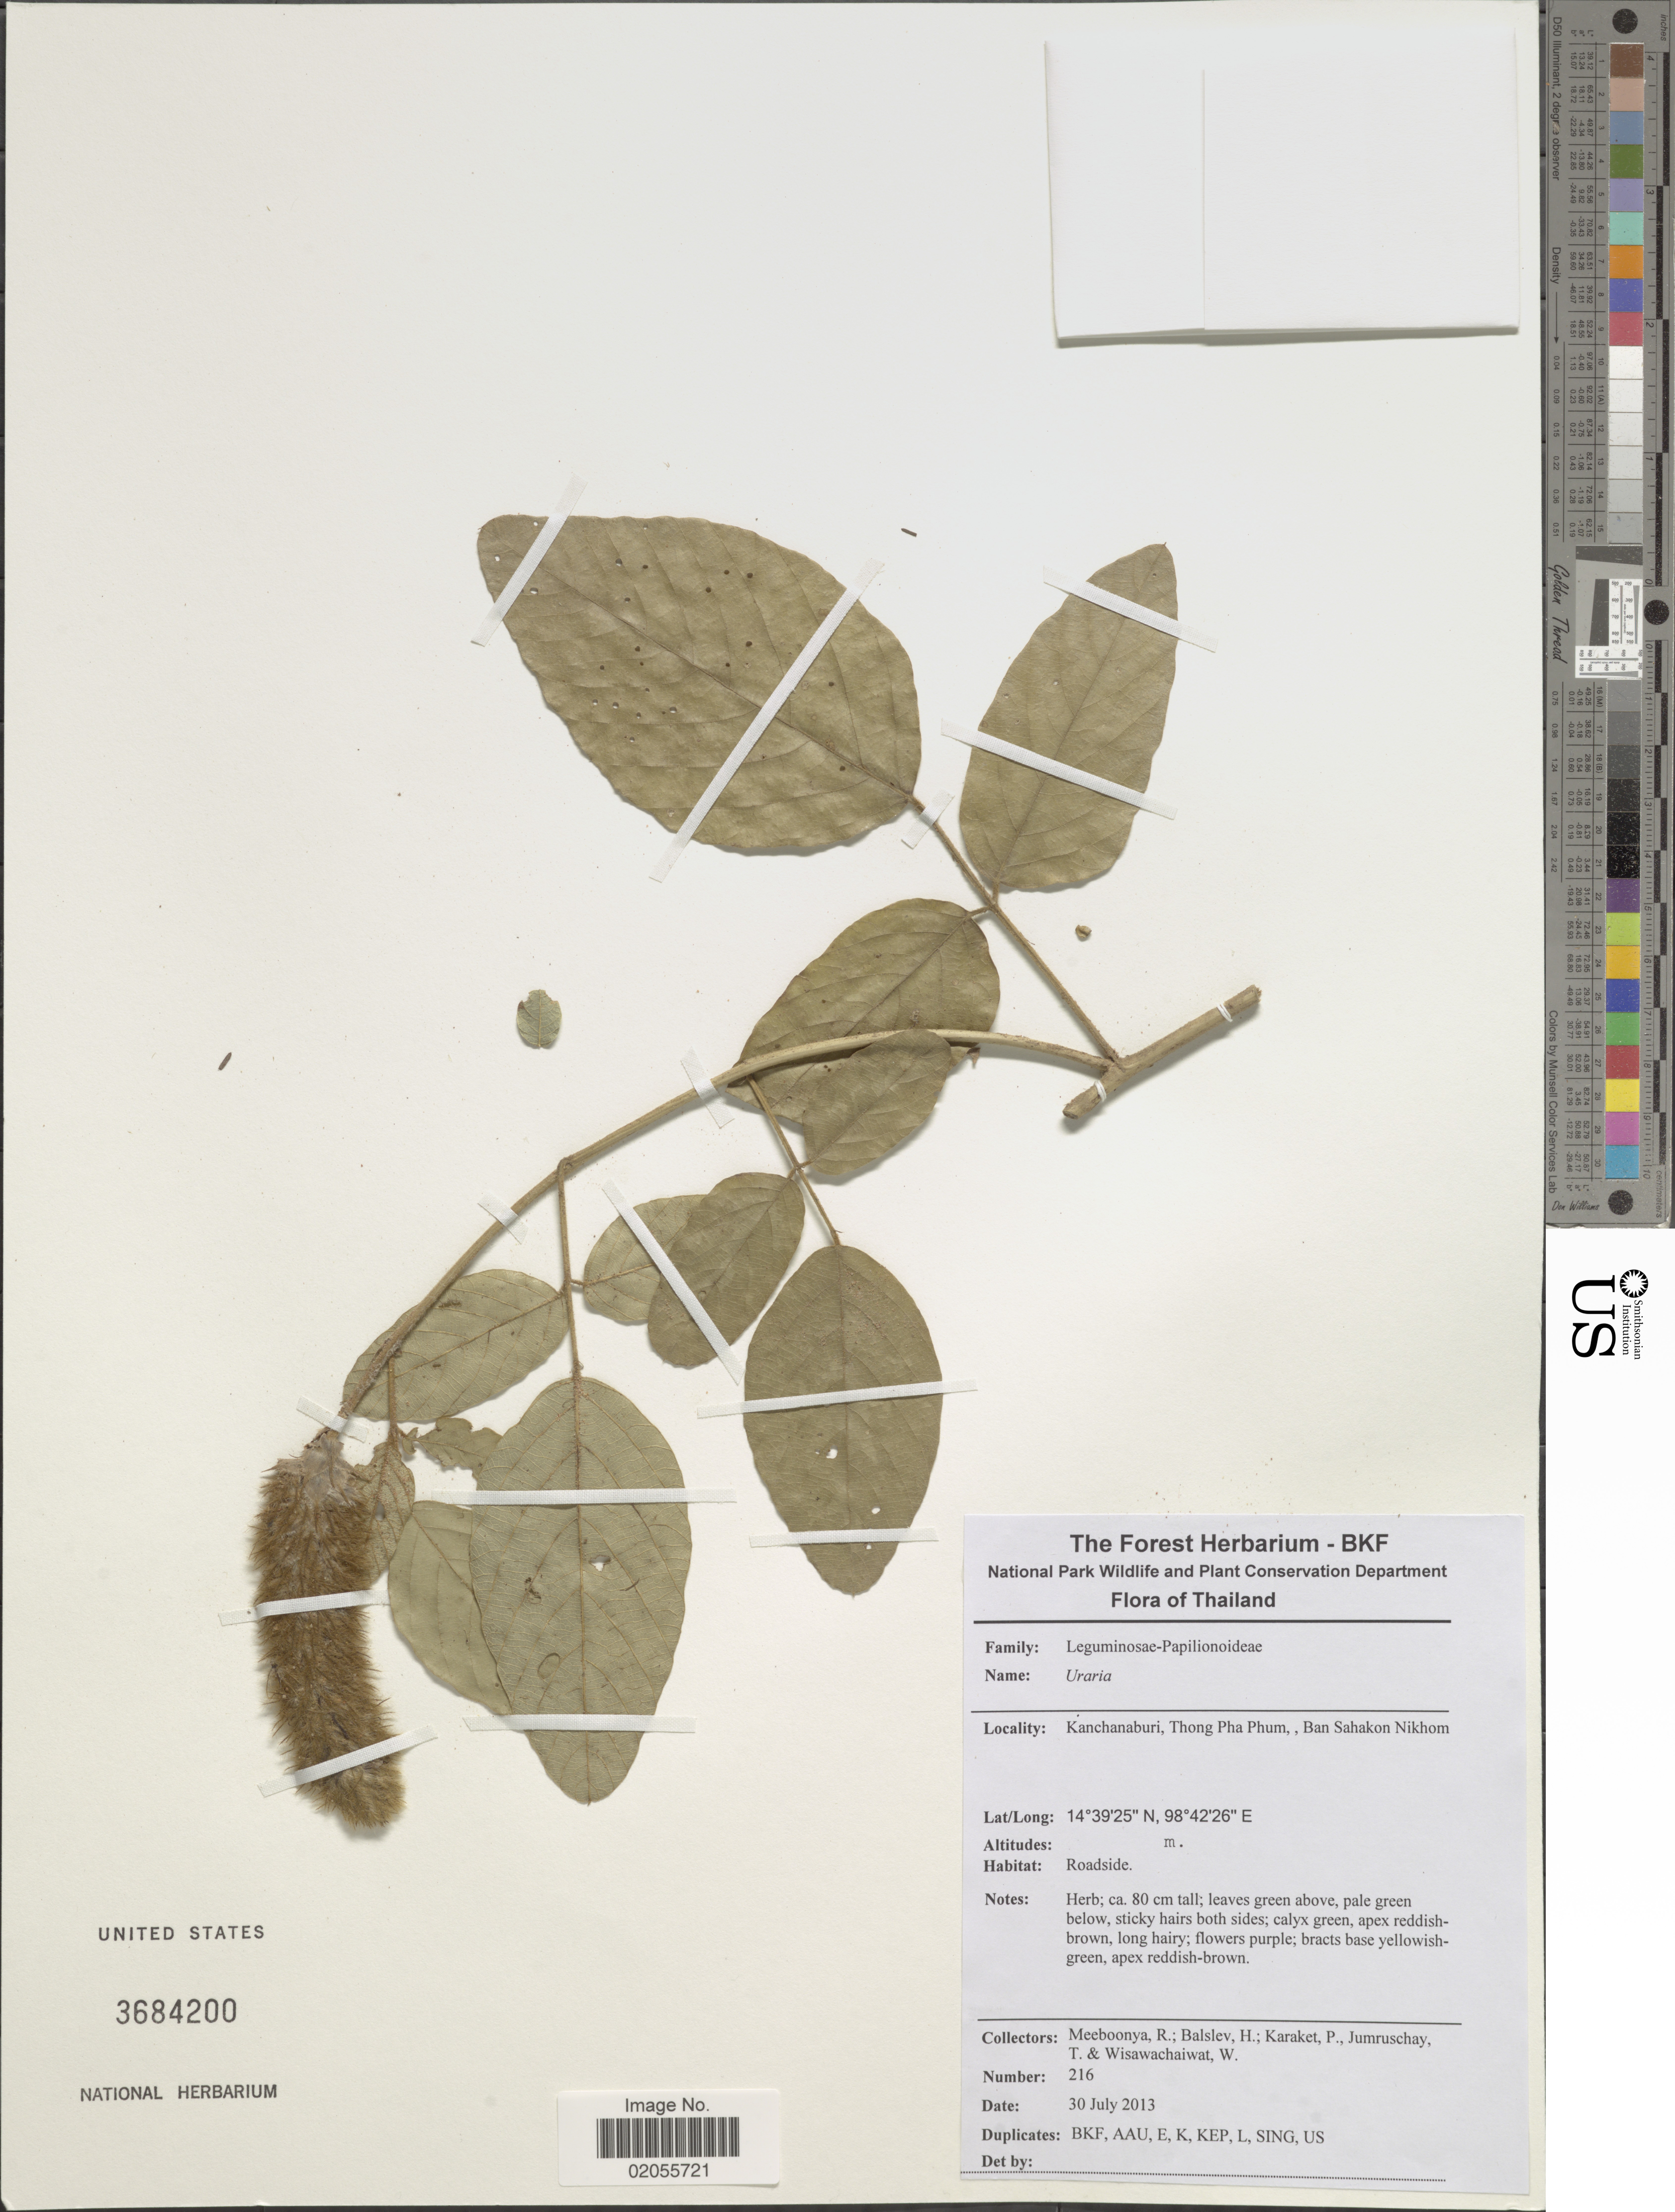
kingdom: Plantae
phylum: Tracheophyta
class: Magnoliopsida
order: Fabales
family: Fabaceae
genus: Uraria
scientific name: Uraria sp.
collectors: R. Meeboonya, H. Balslev, P. Karaket, T. Jumruschay & W. Wisawachaiwat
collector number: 216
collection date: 2013-07-30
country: Thailand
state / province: Kanchanaburi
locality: Thong Pha Phum, Ban Sahakon Nikhom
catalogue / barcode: US 3684200